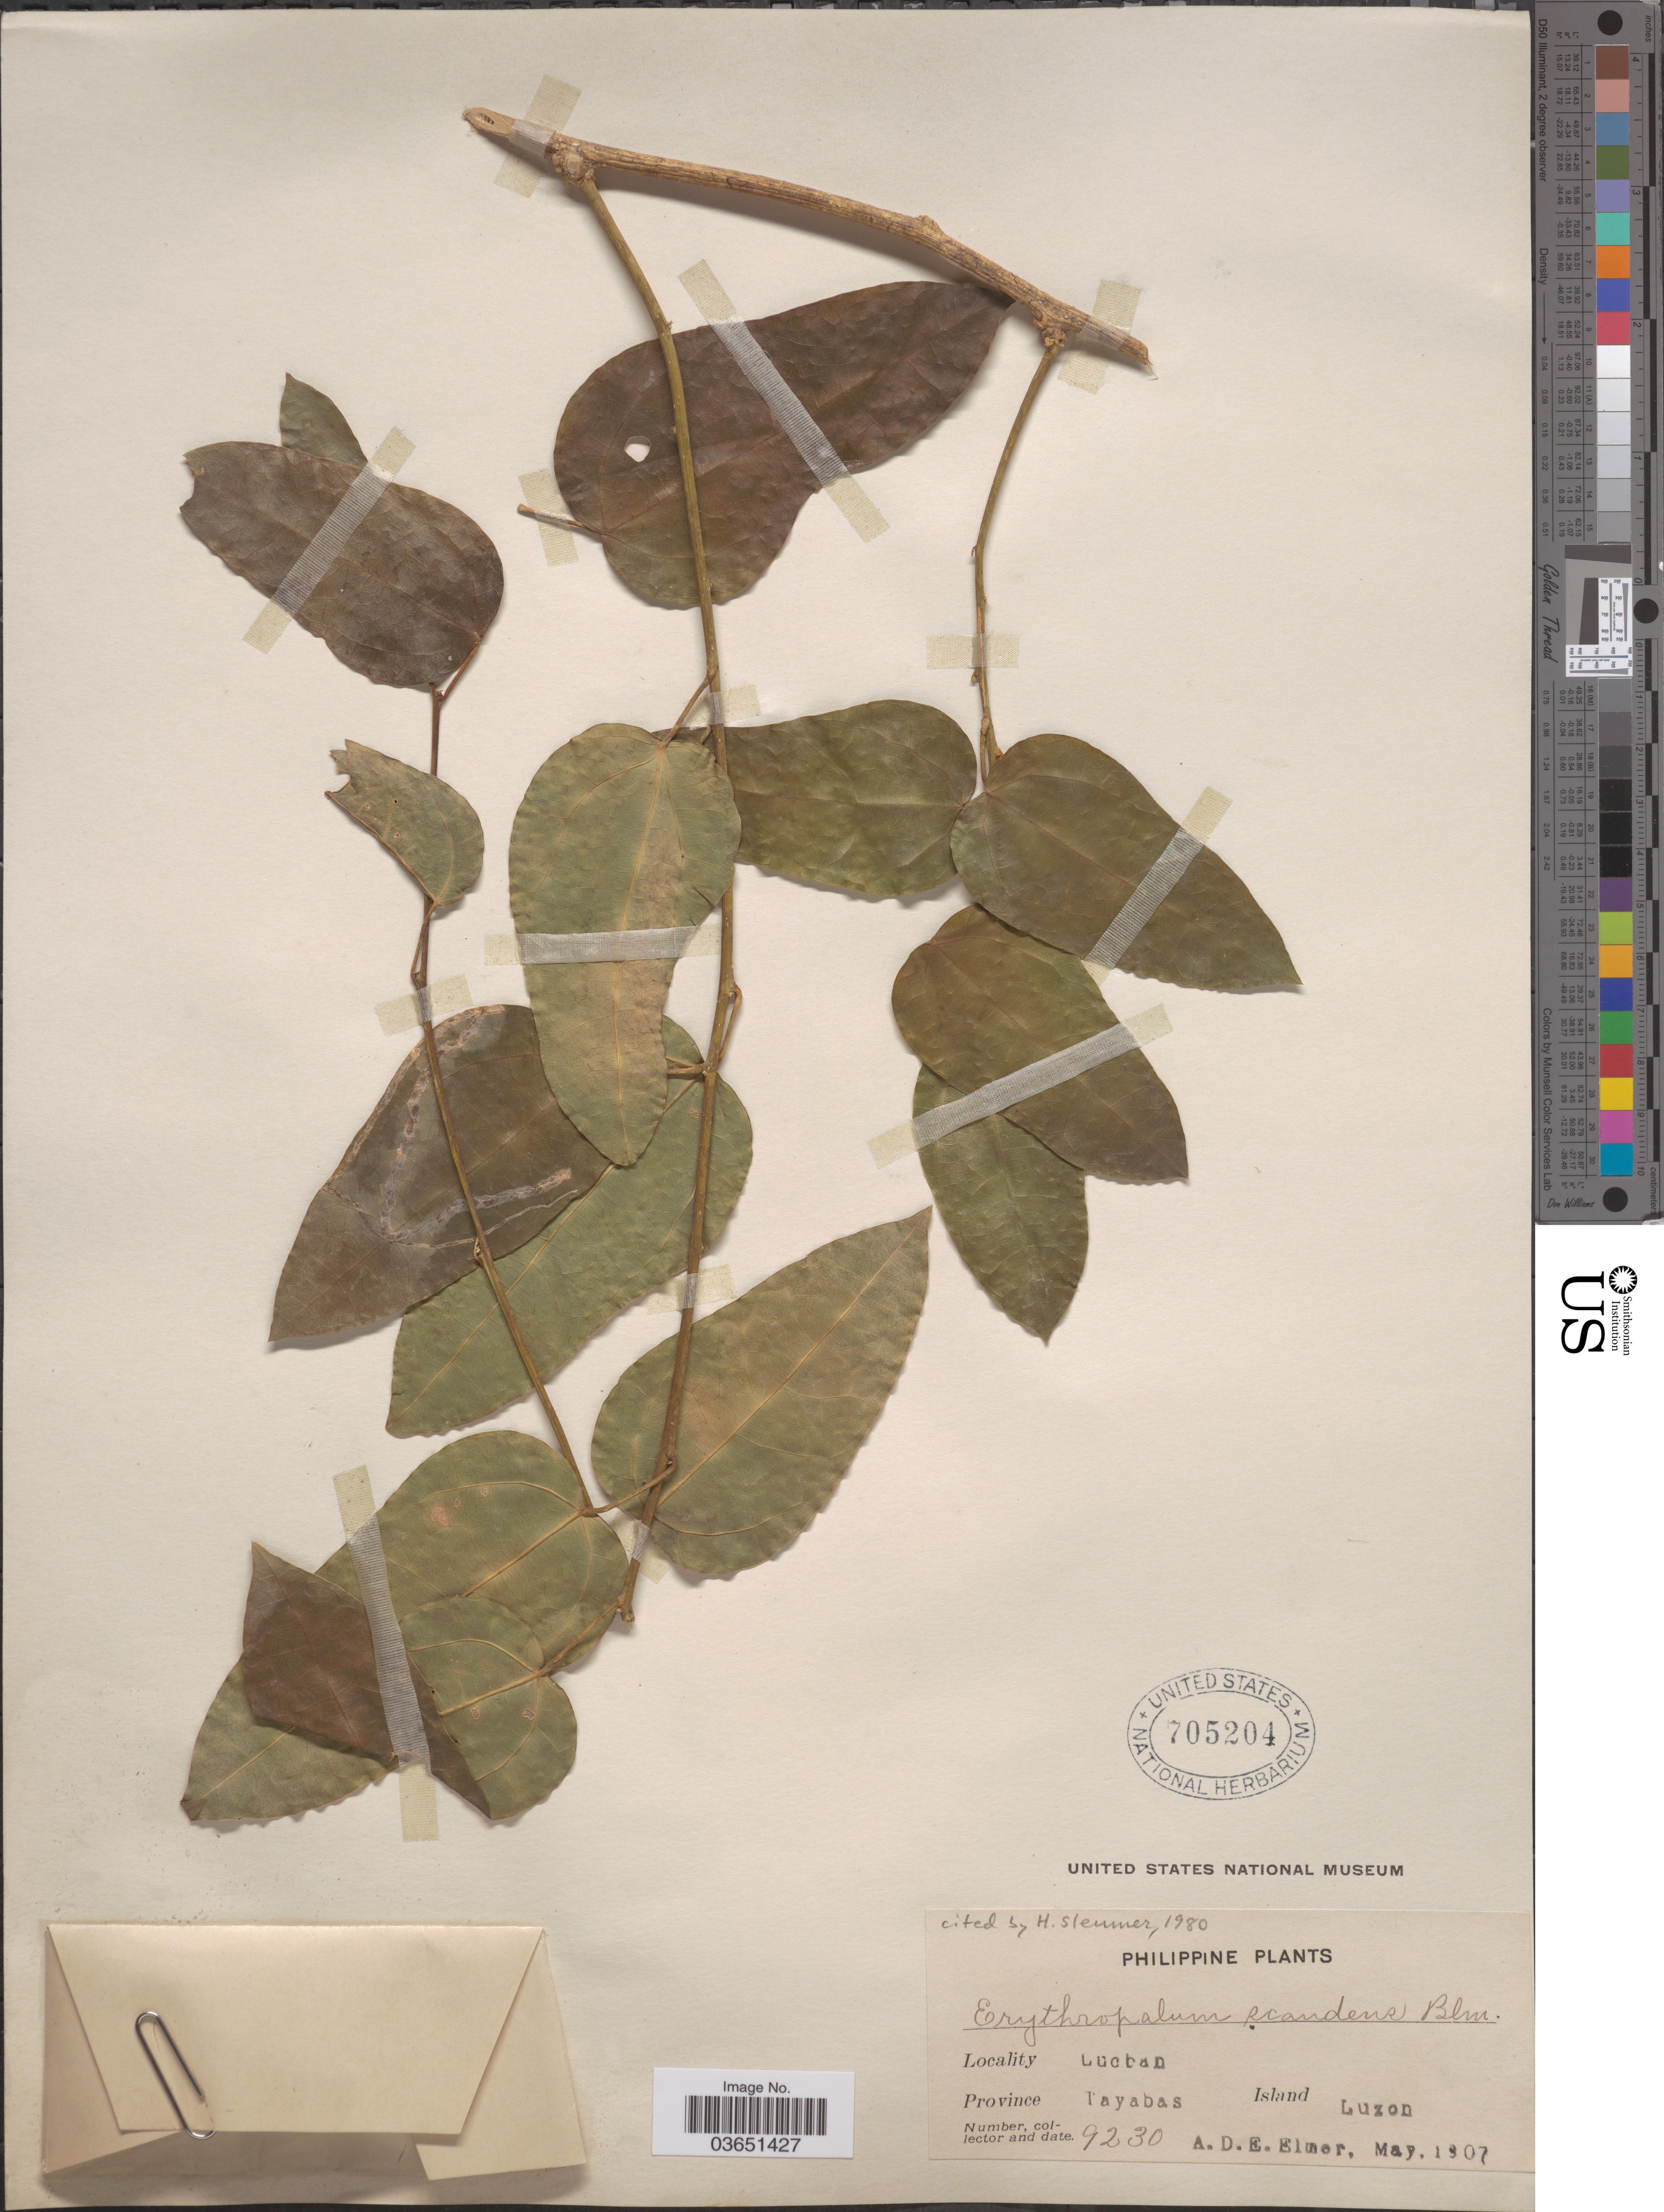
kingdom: Plantae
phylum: Tracheophyta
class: Magnoliopsida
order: Santalales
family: Erythropalaceae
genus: Erythropalum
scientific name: Erythropalum scandens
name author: Blume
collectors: A. D. E. Elmer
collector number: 9230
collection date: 1907-05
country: Philippines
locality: Lucban. Province Tayabas. Island Luzon.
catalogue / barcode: US 705204